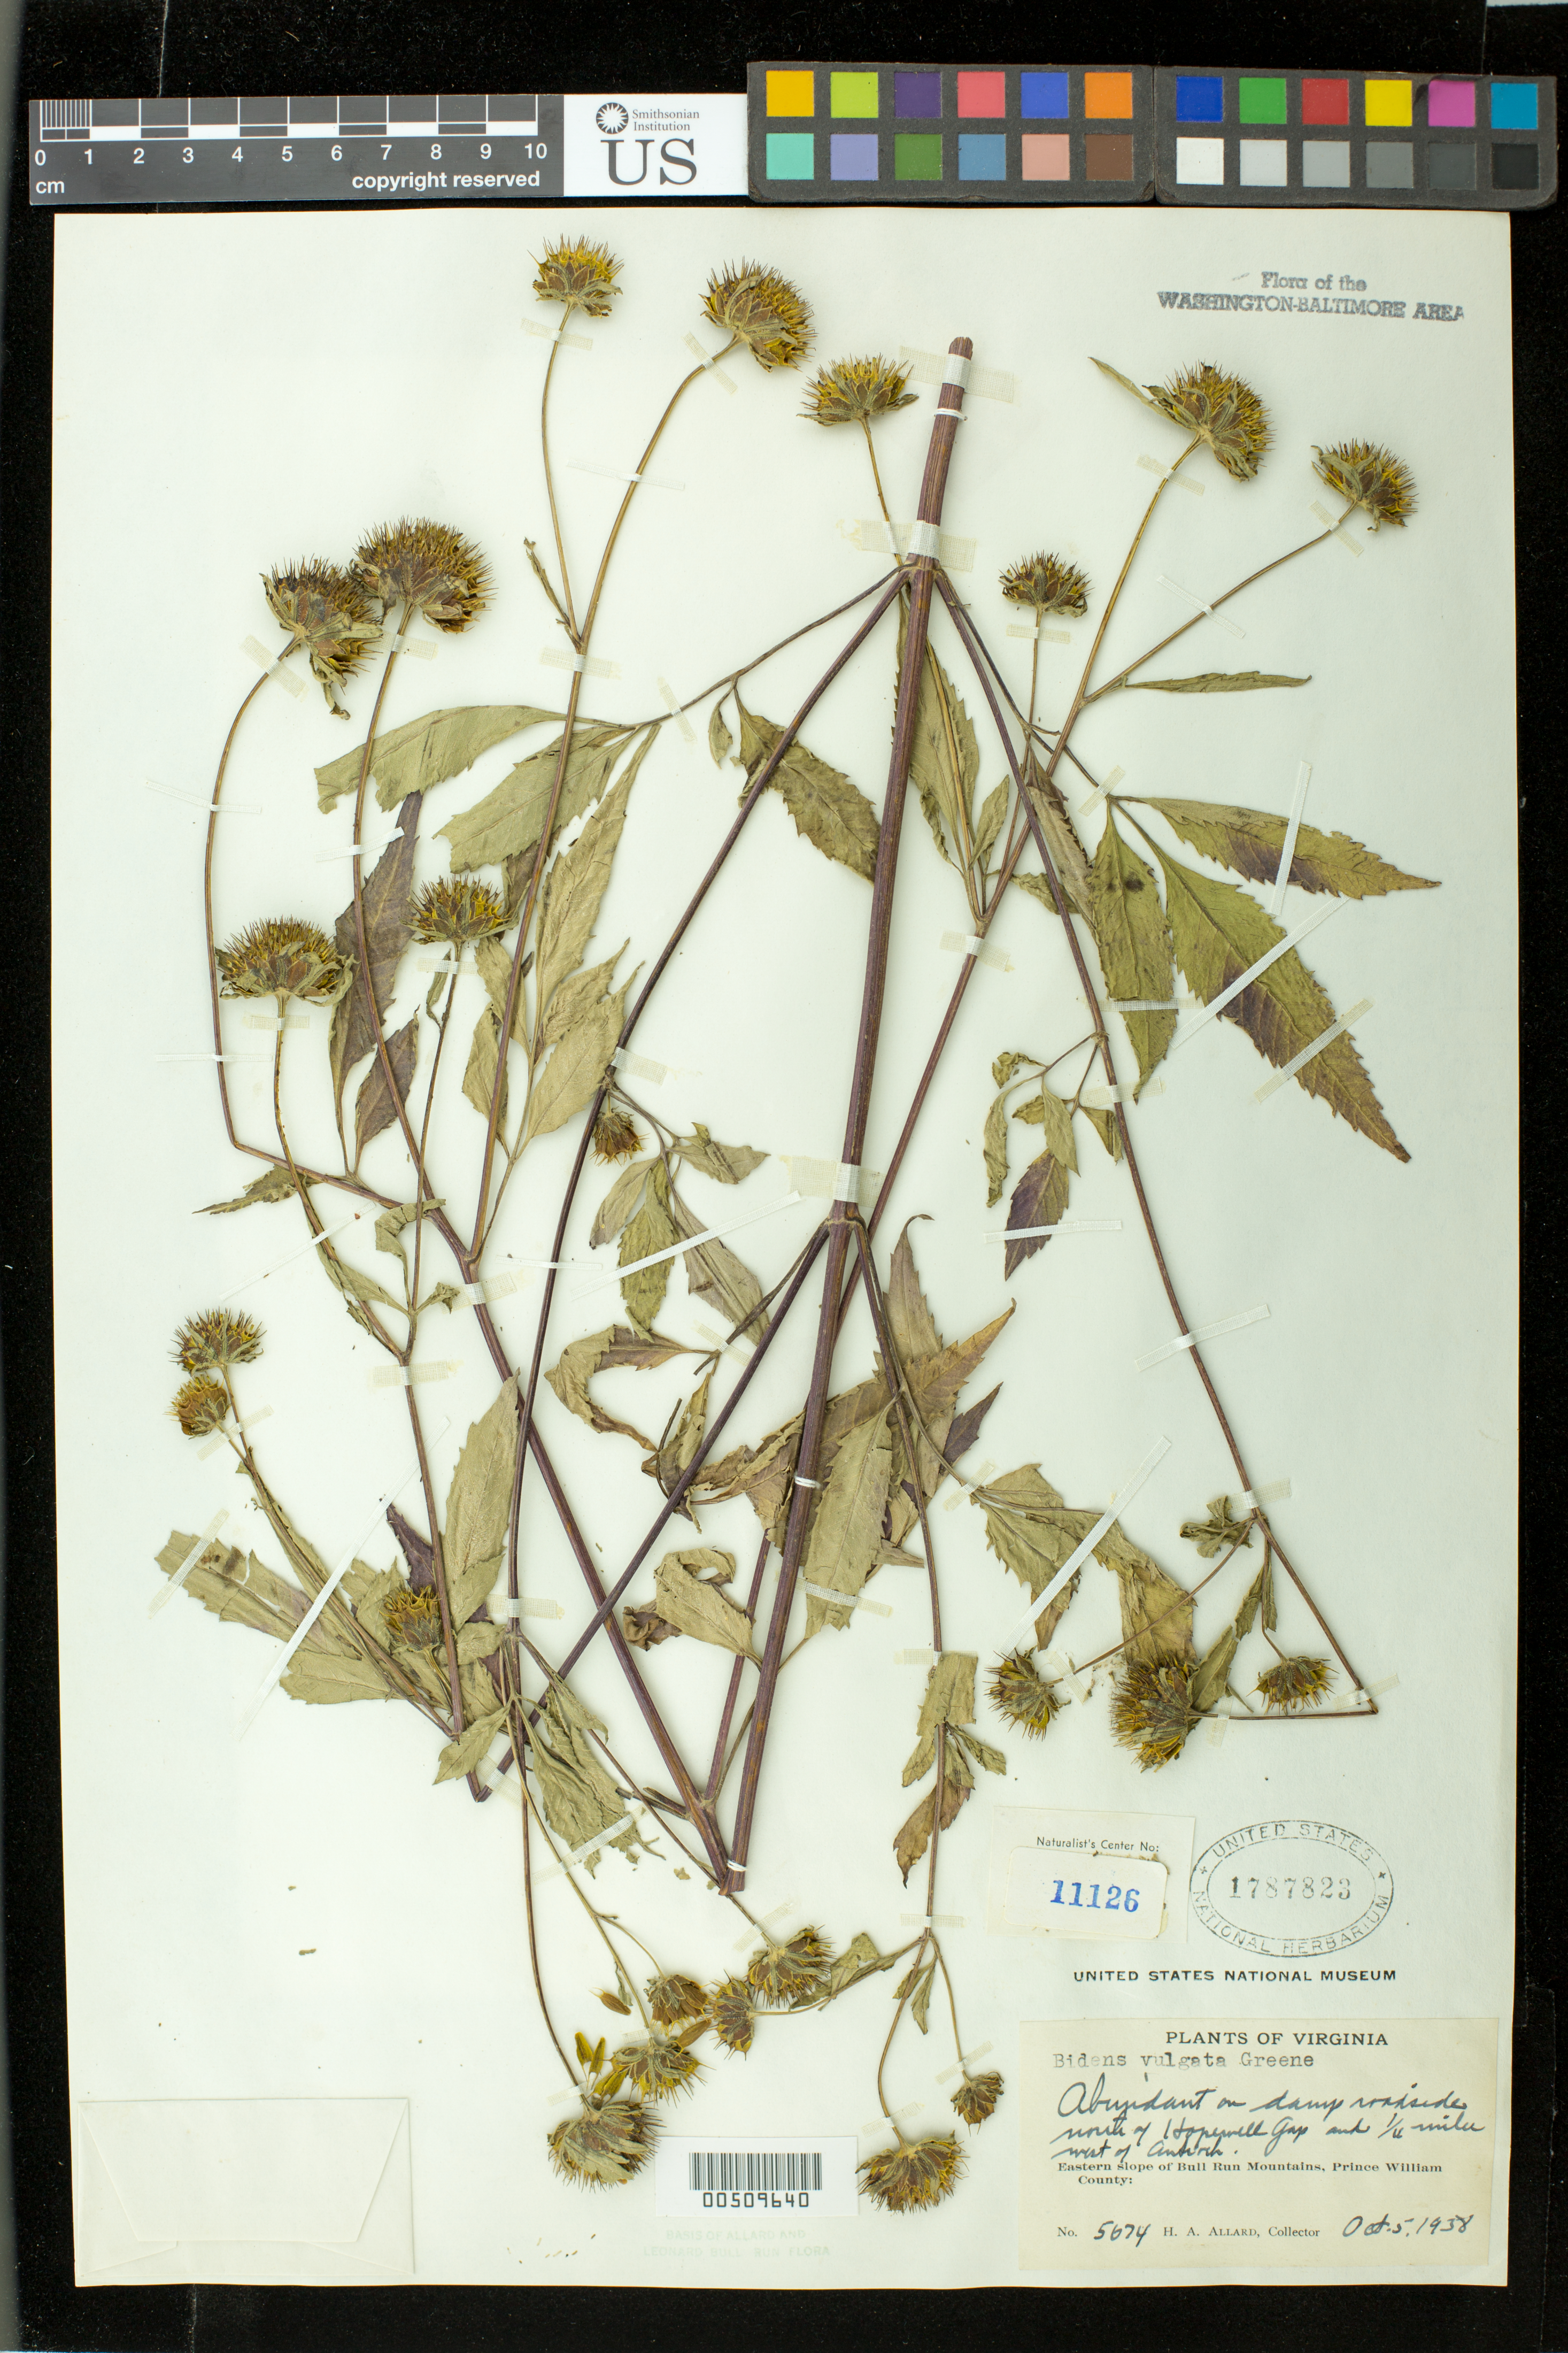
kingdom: Plantae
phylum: Tracheophyta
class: Magnoliopsida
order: Asterales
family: Asteraceae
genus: Bidens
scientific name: Bidens vulgata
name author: Greene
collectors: H. A. Allard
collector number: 5674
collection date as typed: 05 Oct 1938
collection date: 1938-10-05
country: United States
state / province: Virginia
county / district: Prince William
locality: Bull Run Mts., N of Hopewell Gap and .25 mi. W of Antioch Bull Run Mts.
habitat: damp roadside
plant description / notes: Specimens returned from Naturalist Center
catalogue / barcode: US 1787823